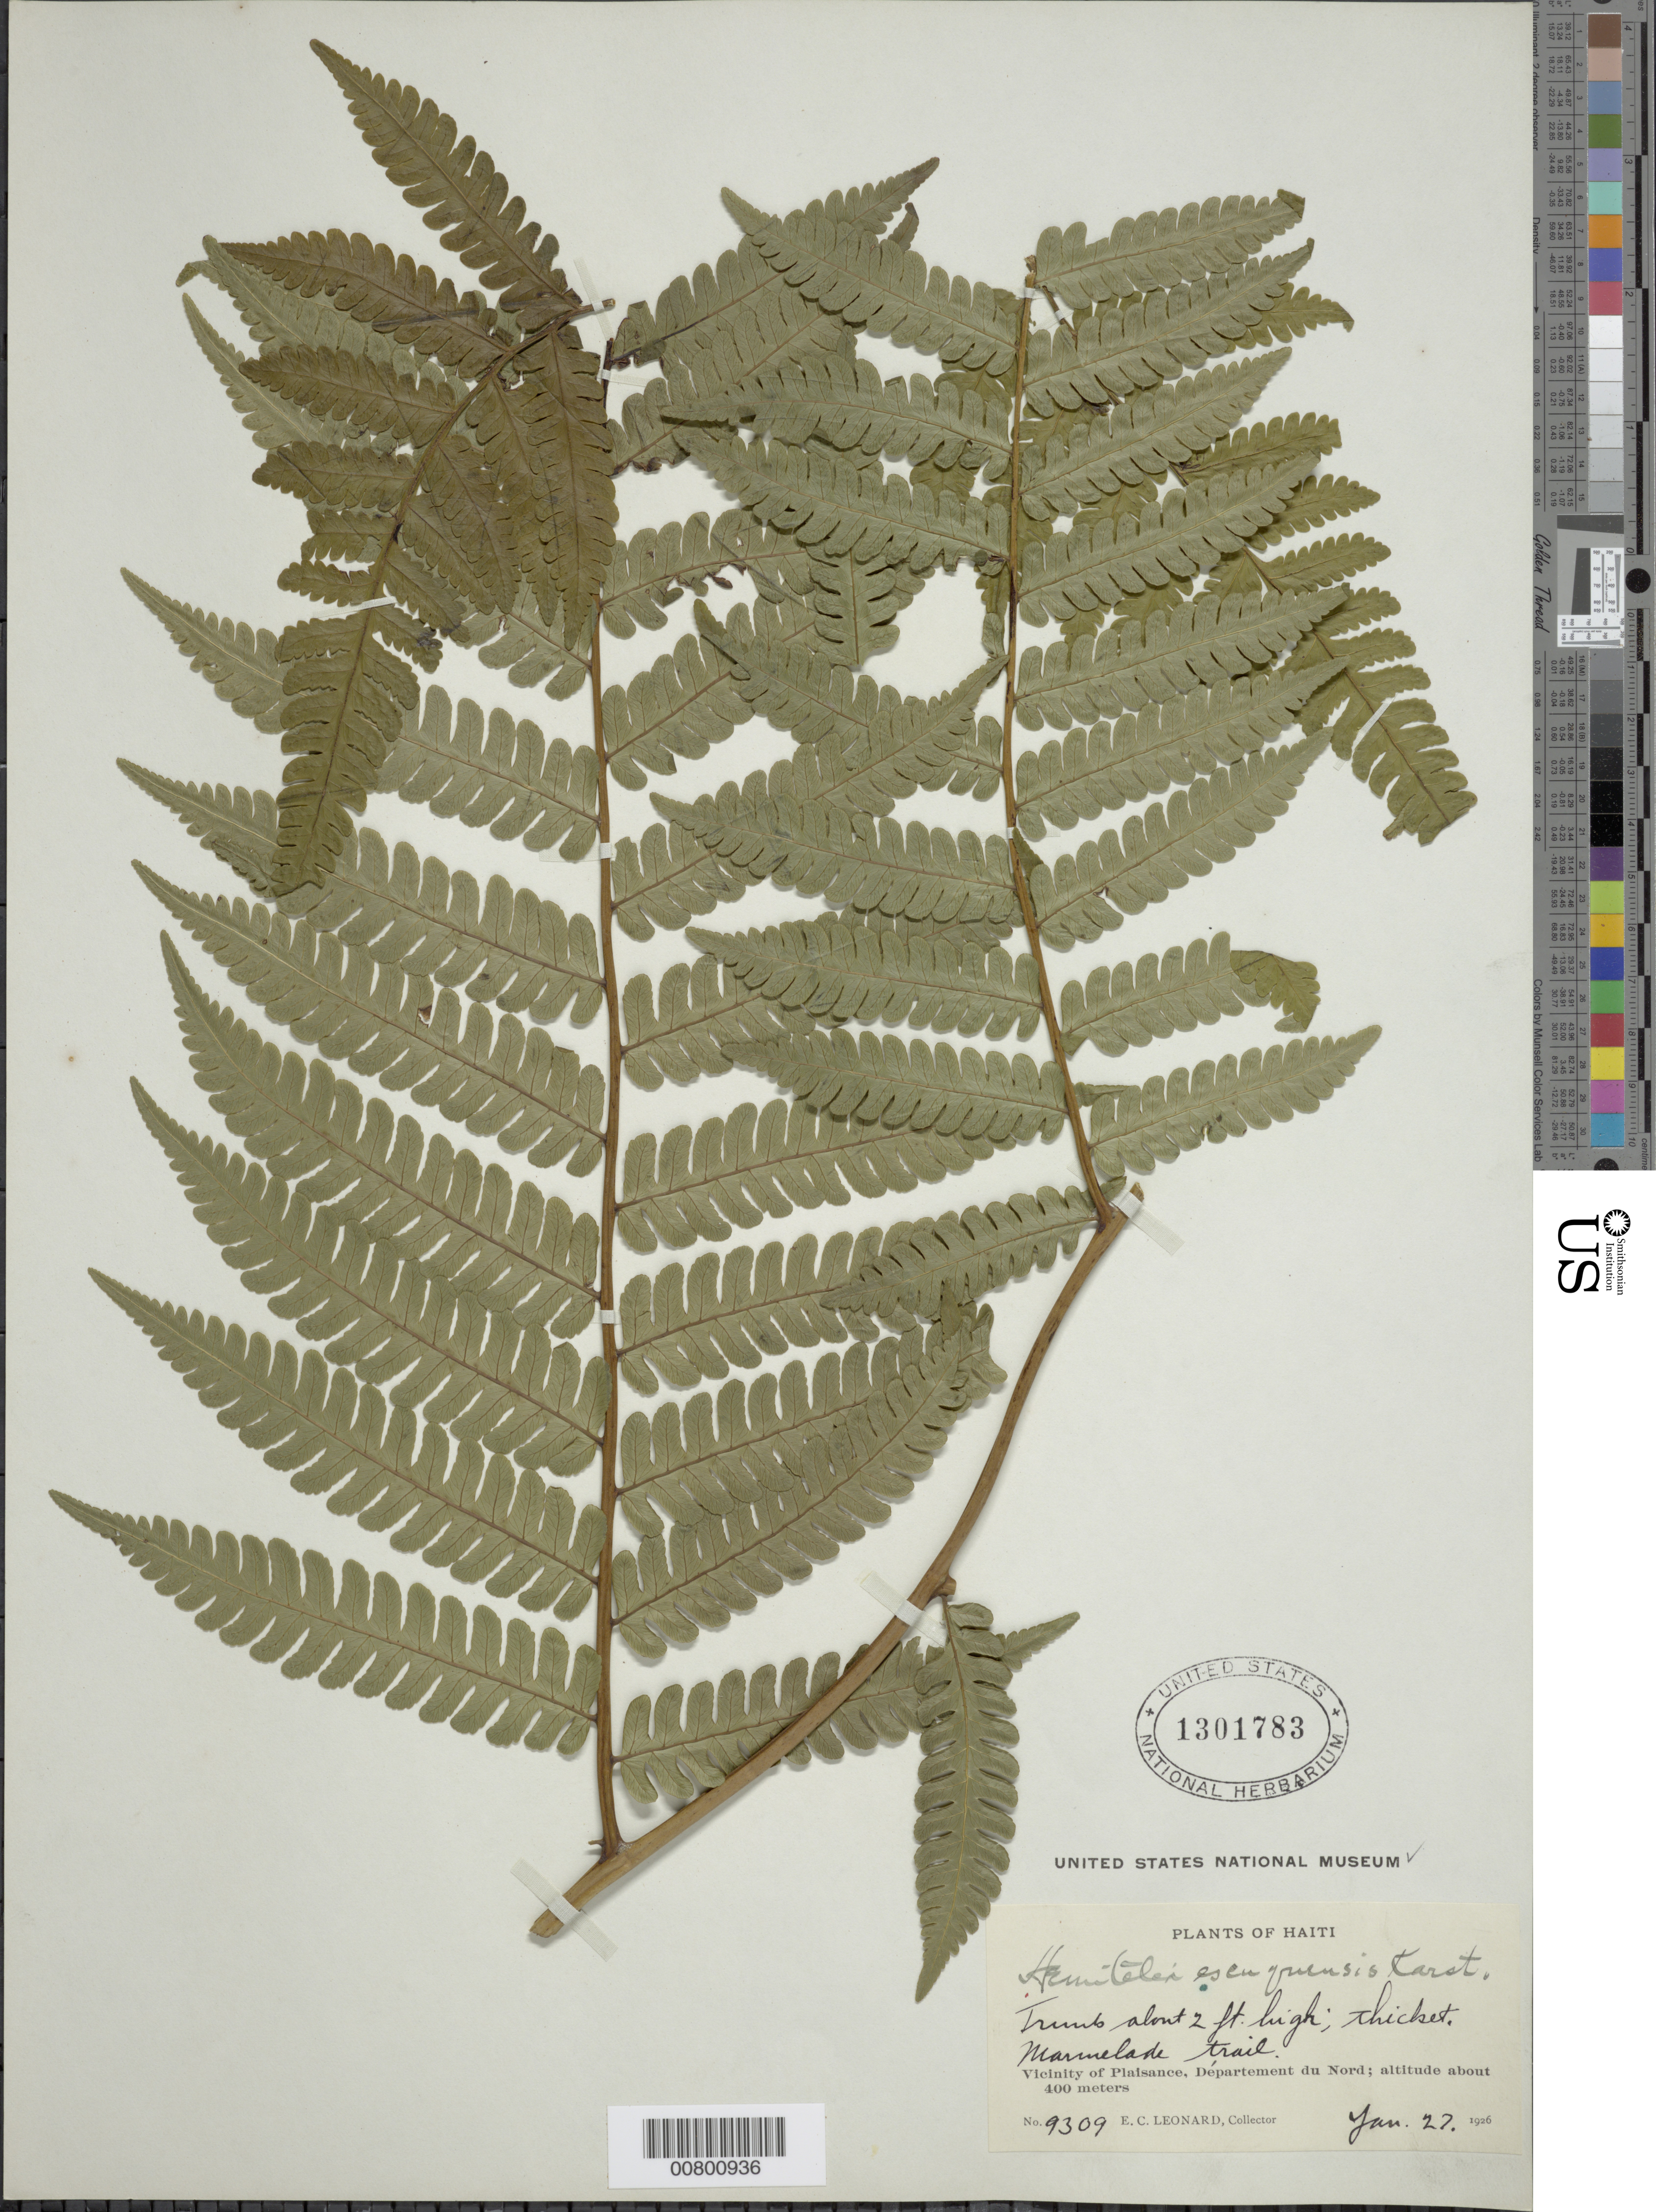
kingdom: Plantae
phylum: Tracheophyta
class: Polypodiopsida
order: Cyatheales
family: Cyatheaceae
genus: Cyathea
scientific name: Cyathea andina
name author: Domin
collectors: E. C. Leonard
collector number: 9309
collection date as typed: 27 Jan 1926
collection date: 1926-01-27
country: Haiti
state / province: Nord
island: Hispaniola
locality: Plaisance vicinity, Marmelade trail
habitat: Thicket along trail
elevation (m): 400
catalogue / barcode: US 1301783